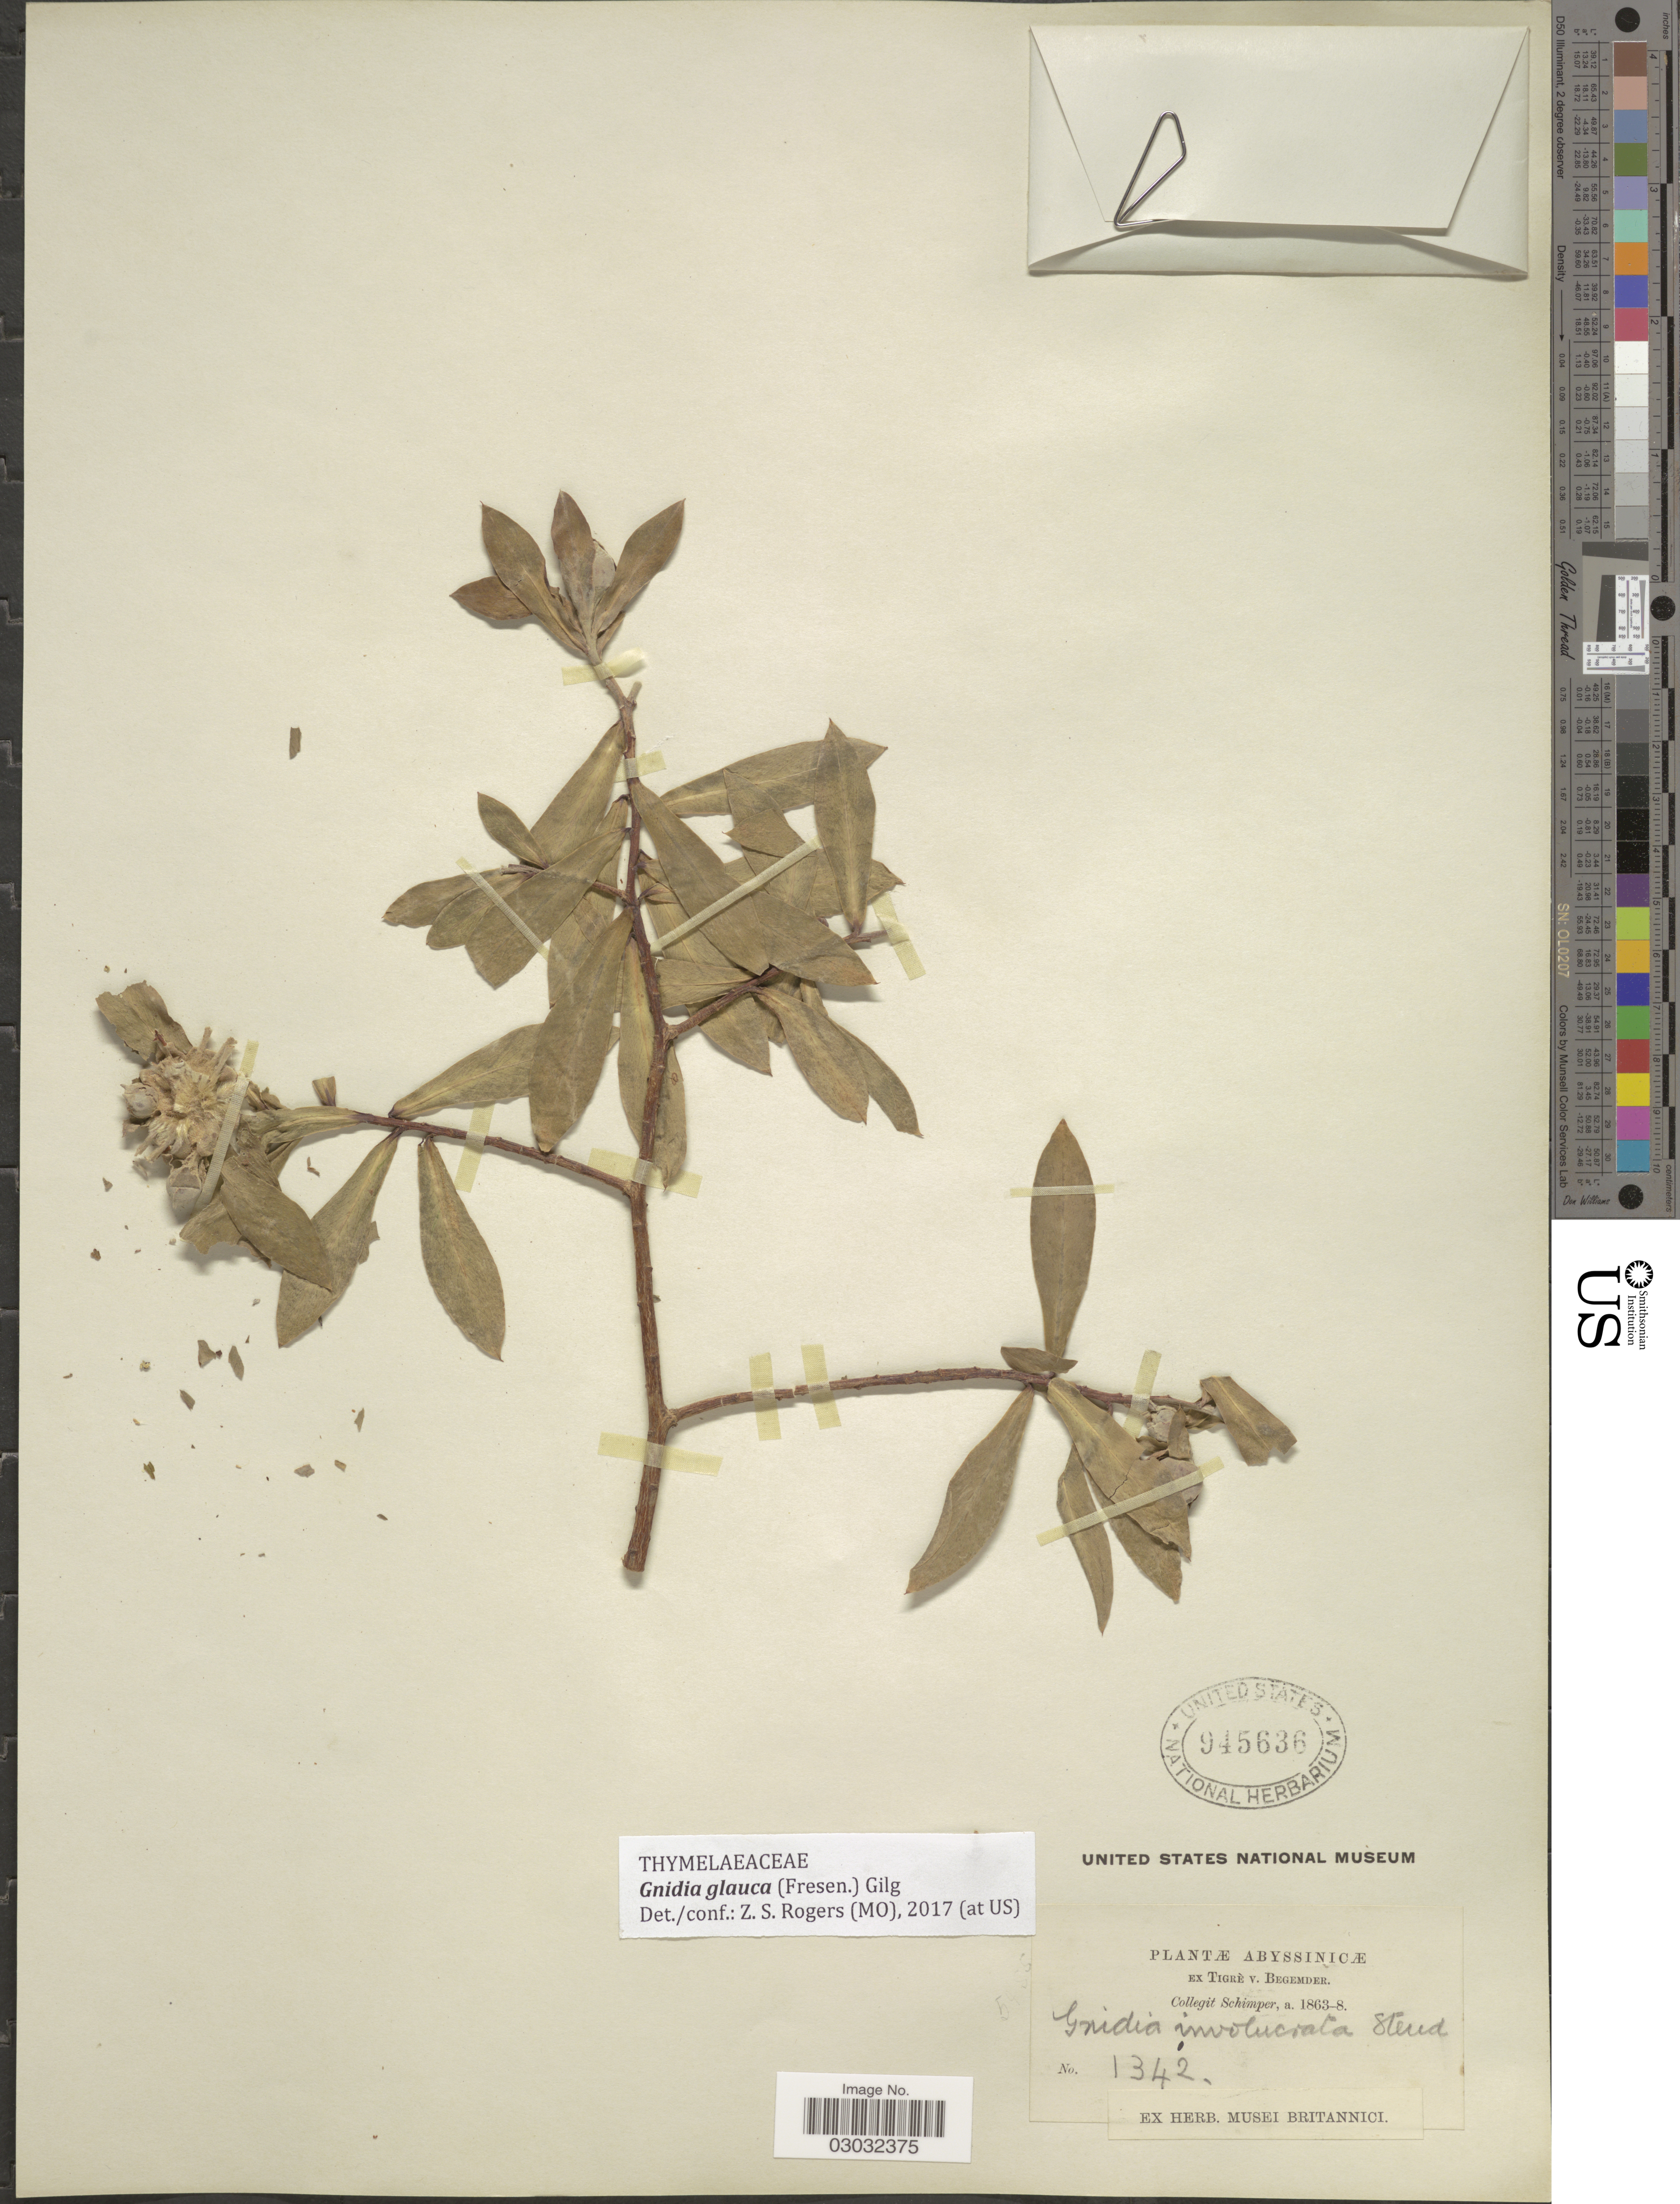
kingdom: Plantae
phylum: Tracheophyta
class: Magnoliopsida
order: Malvales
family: Thymelaeaceae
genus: Lasiosiphon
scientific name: Lasiosiphon glaucus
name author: Fresen.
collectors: -. Schimper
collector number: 1342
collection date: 1863/1868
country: Eritrea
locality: Abyssinicae.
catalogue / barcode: US 945636